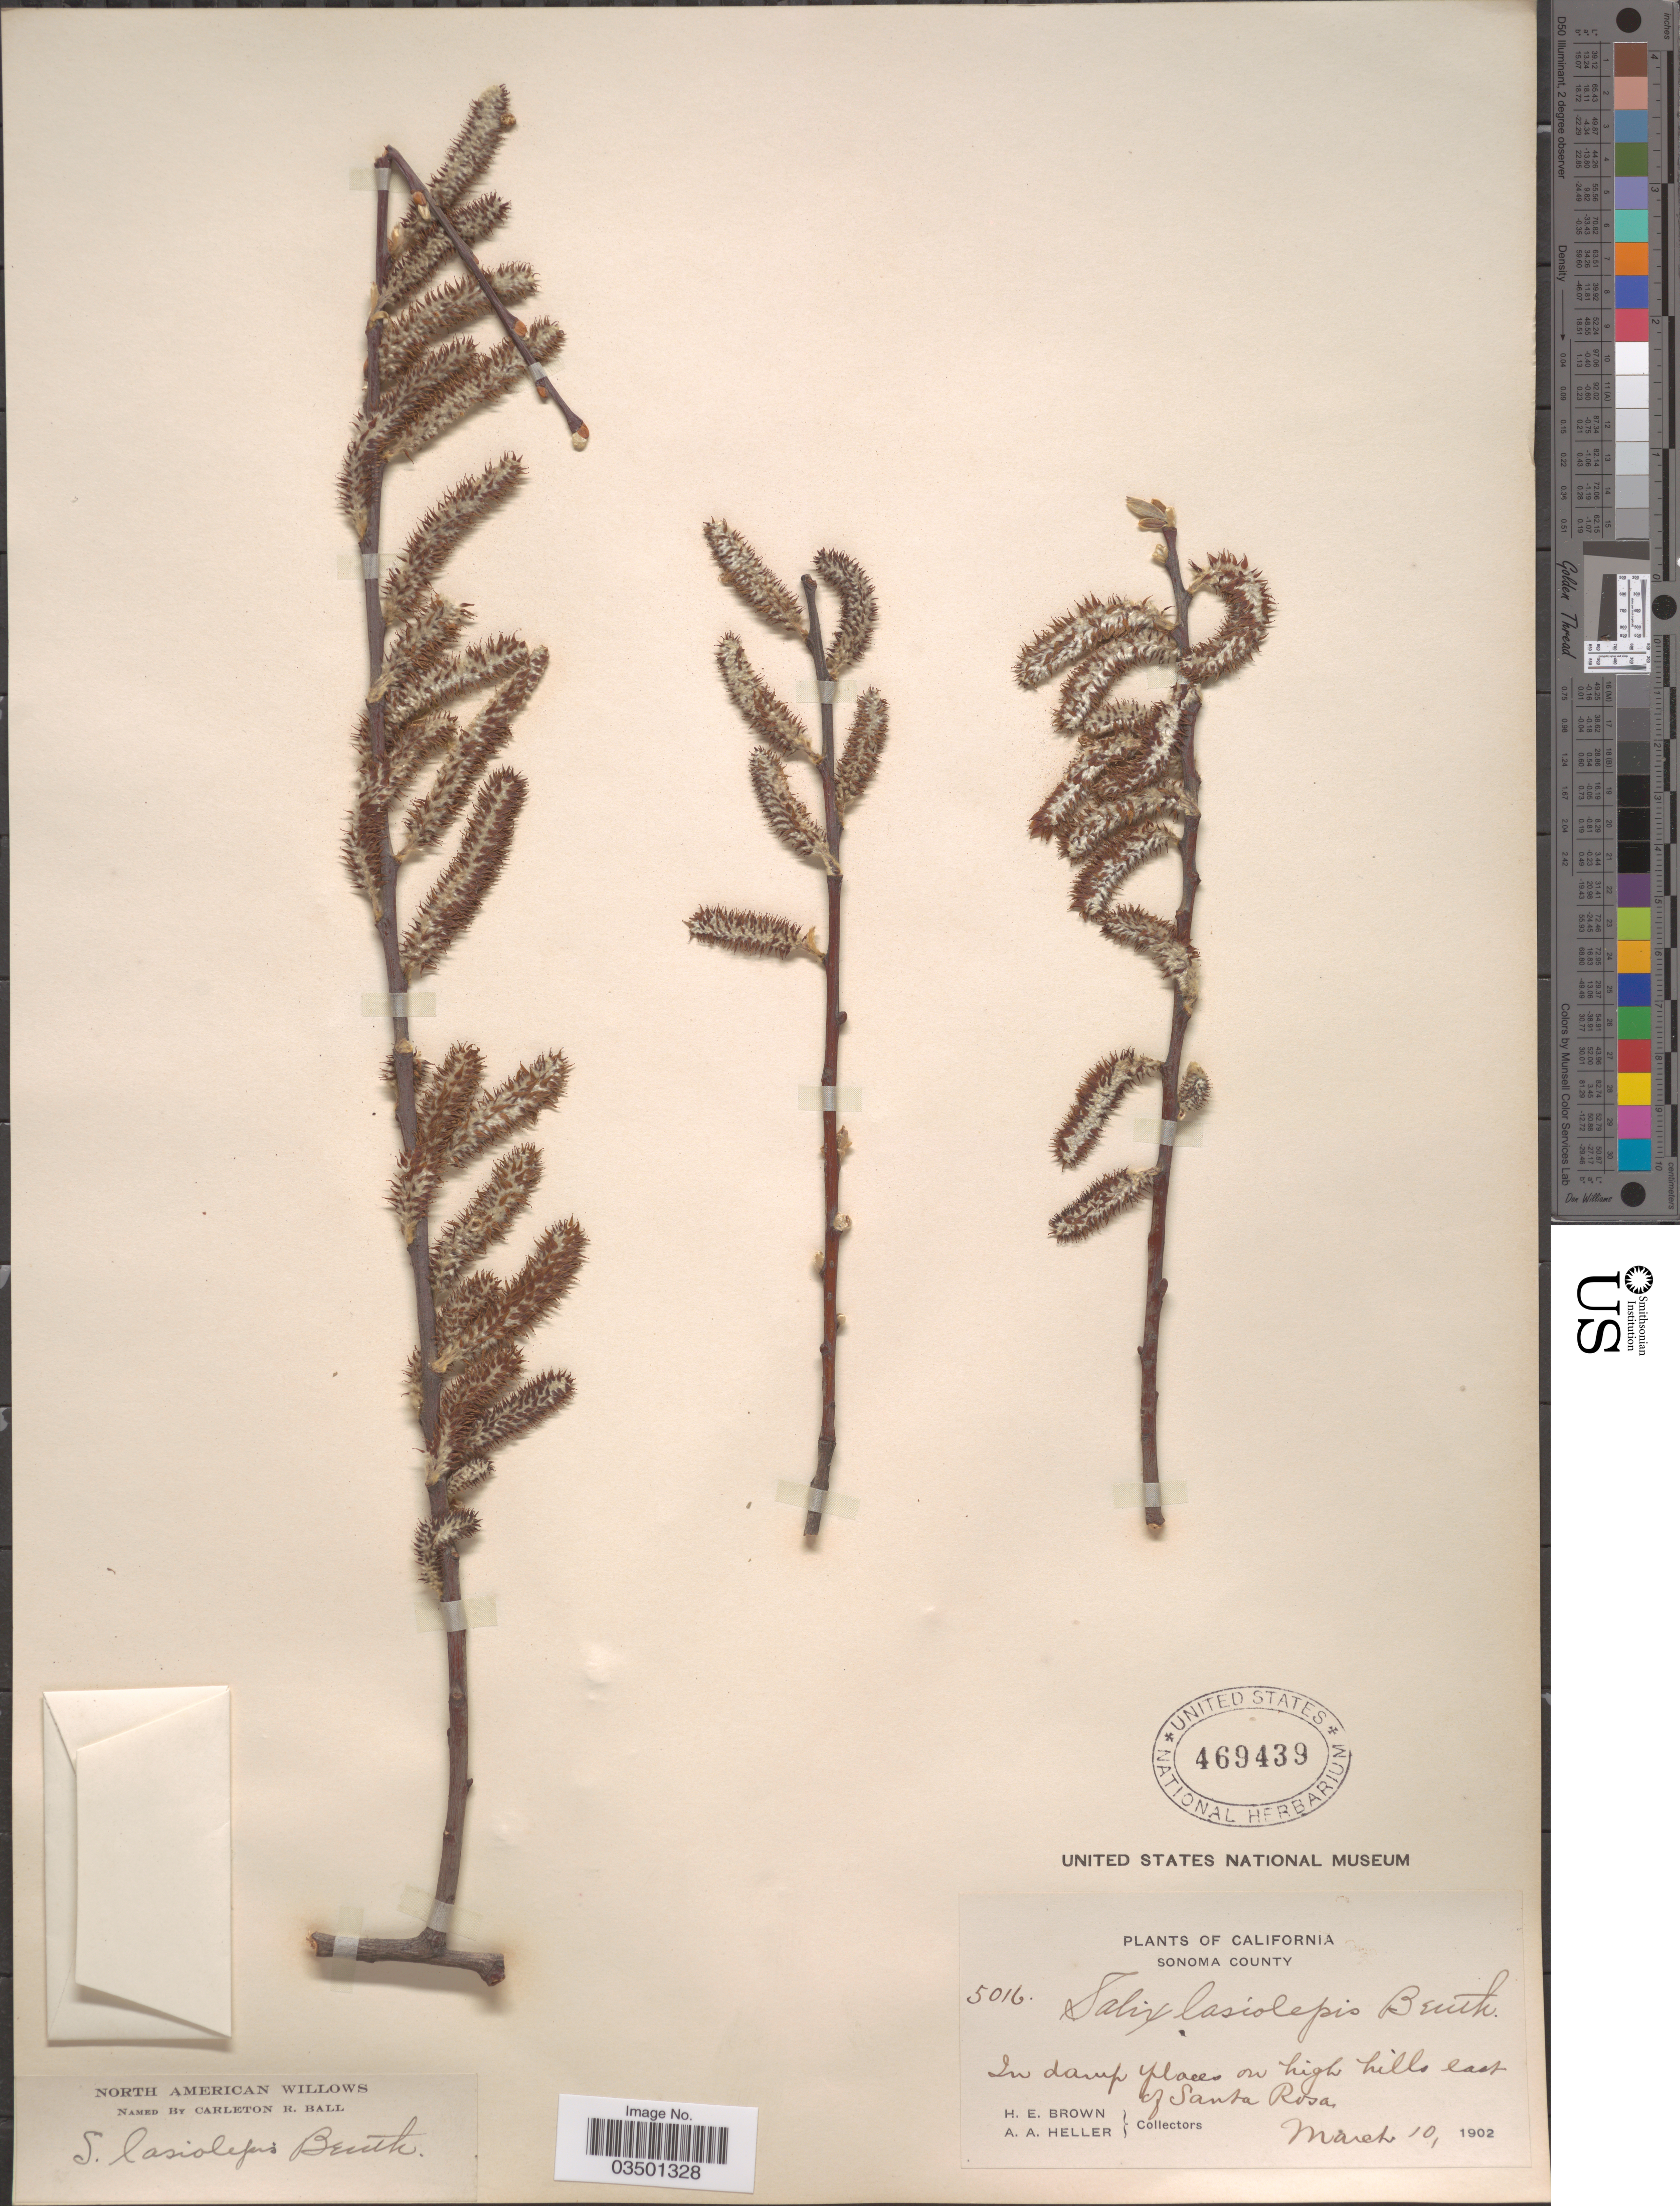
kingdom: Plantae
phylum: Tracheophyta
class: Magnoliopsida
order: Malpighiales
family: Salicaceae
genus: Salix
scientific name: Salix lasiolepis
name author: Benth.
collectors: H. E. Brown & A. A. Heller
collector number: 5016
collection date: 1902-03-10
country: United States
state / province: California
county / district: Sonoma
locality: Sonoma County. East of Santa Rosa.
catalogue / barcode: US 469439